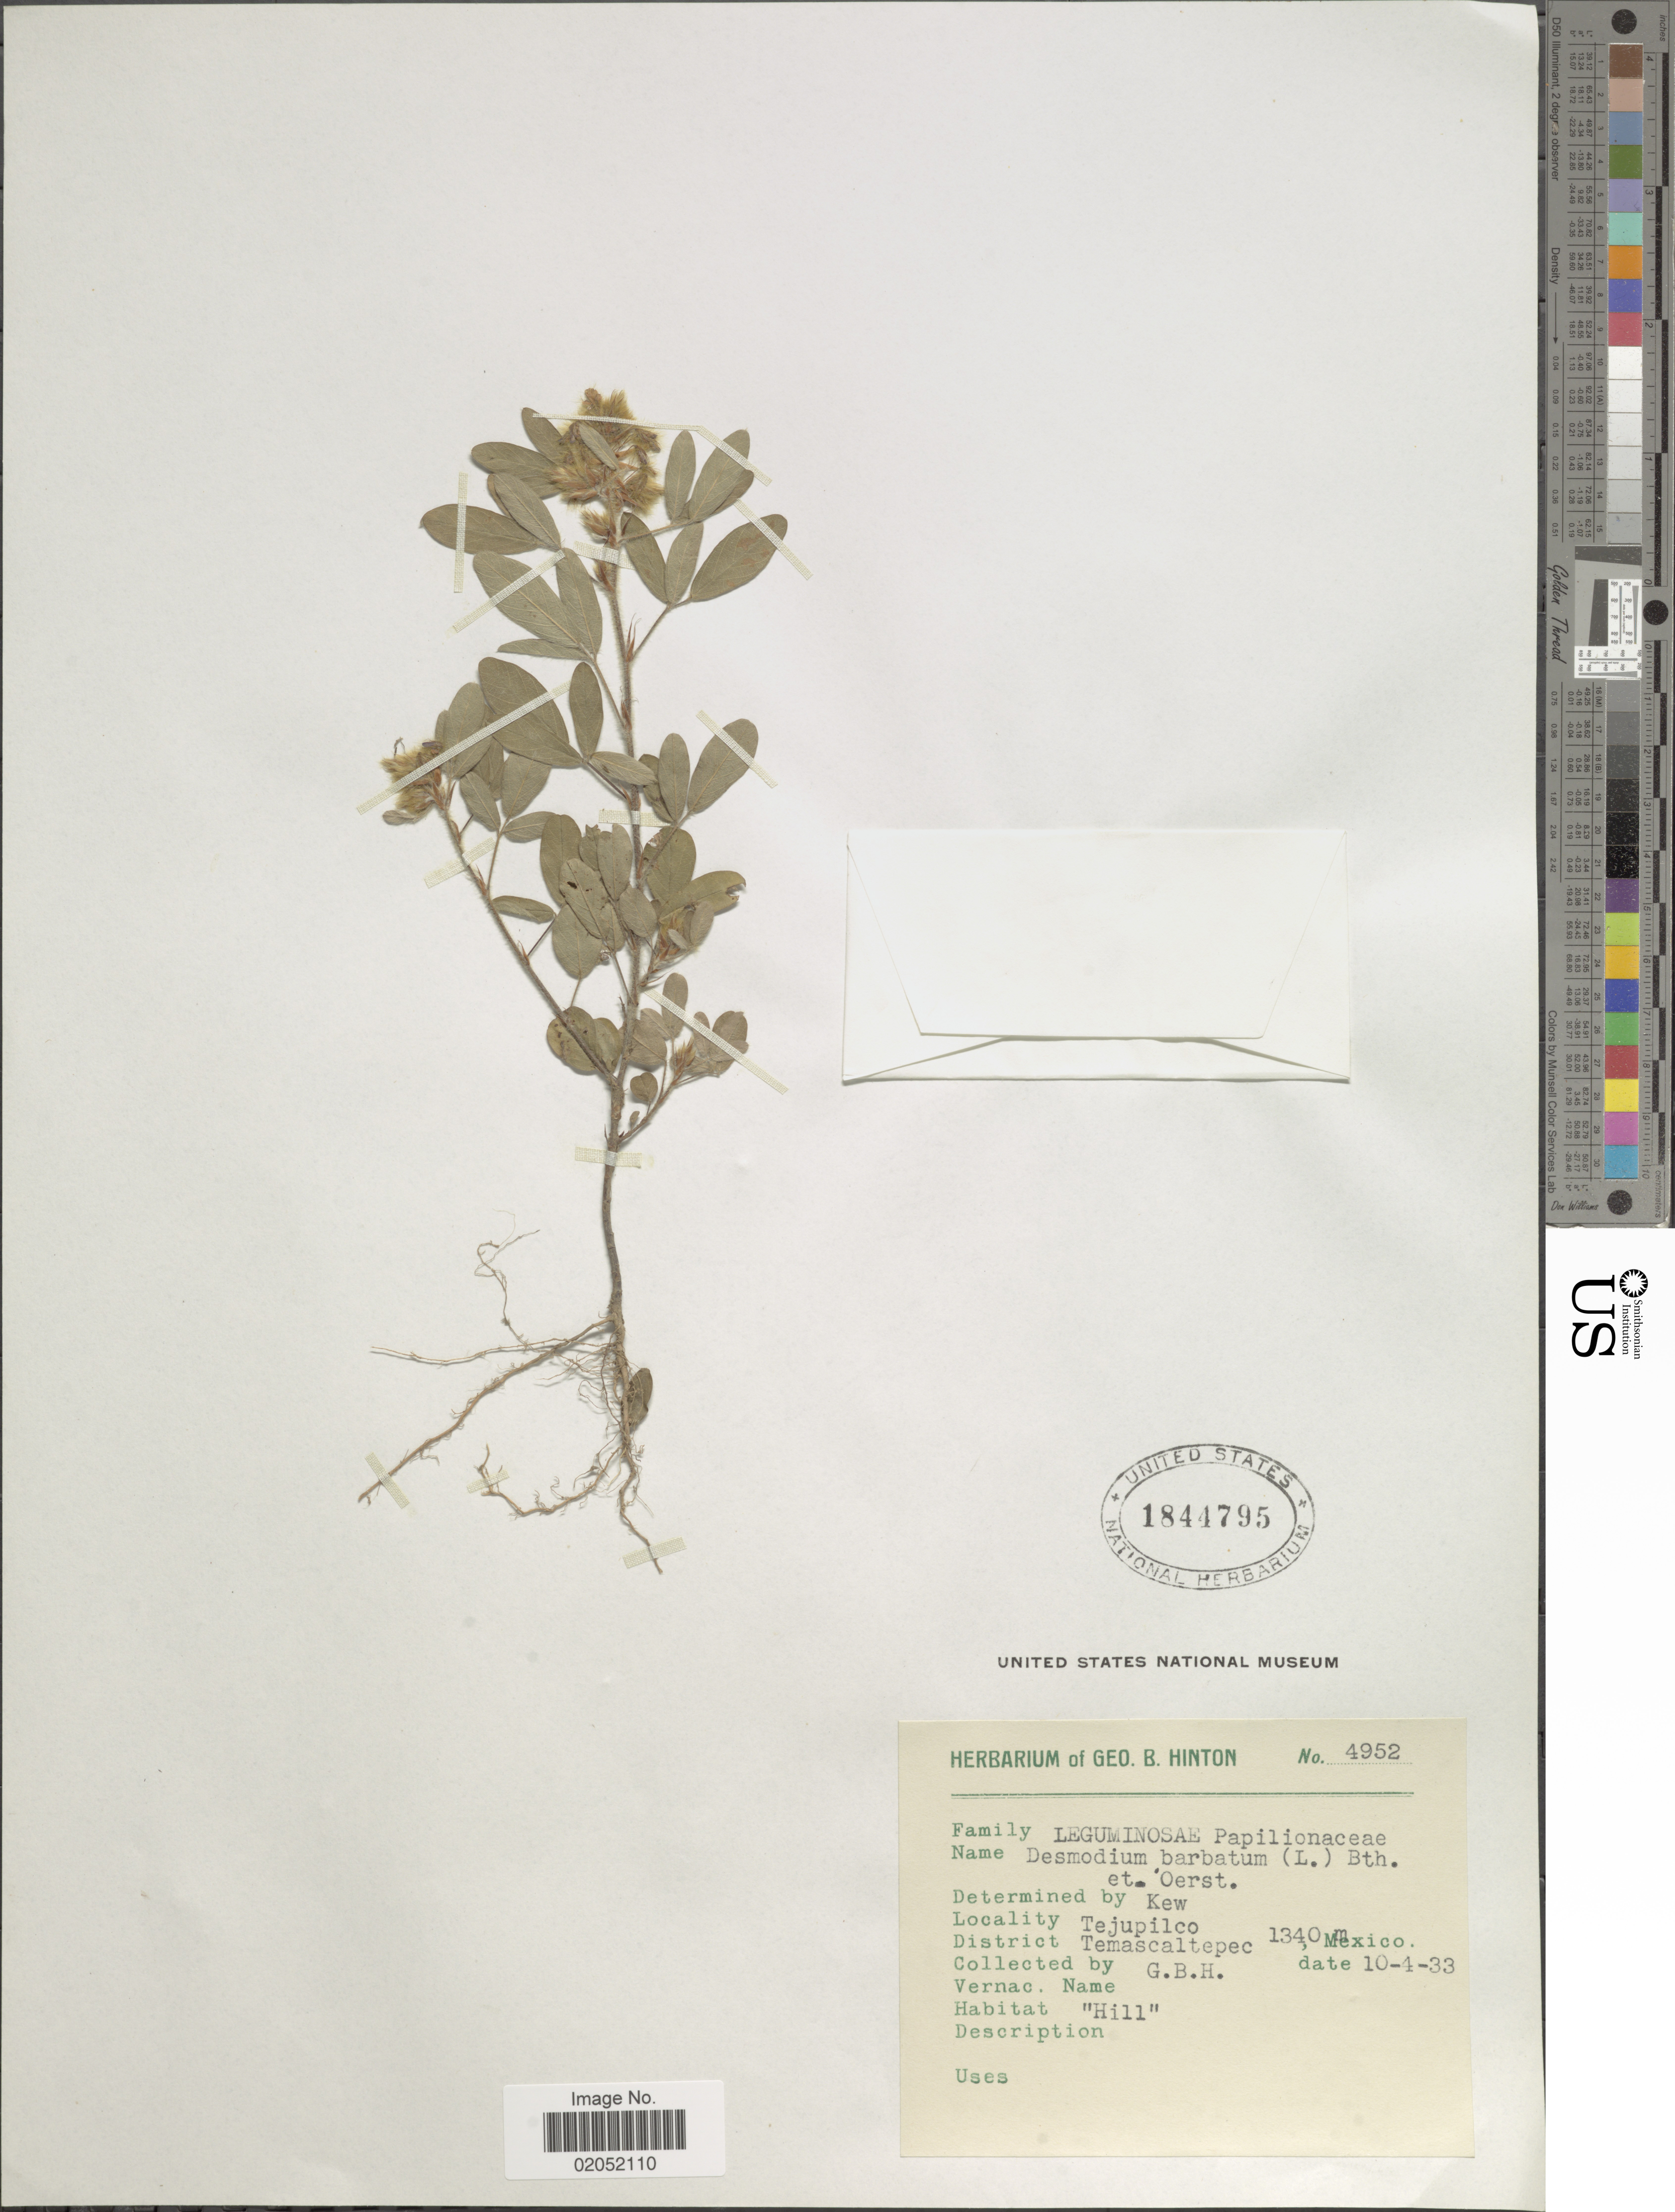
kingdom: Plantae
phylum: Tracheophyta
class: Magnoliopsida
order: Fabales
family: Fabaceae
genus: Grona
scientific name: Grona barbata var. barbata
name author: (L.) H. Ohashi & K. Ohashi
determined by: Strong, Mark T., (BOT), Smithsonian Institution - National Museum of Natural History (UNITED STATES)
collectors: G. B. Hinton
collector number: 4952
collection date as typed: Transcribed d/m/y: 10/4/33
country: Mexico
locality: Tejupilco. District Temascaltepec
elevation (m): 1340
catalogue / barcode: US 1844795